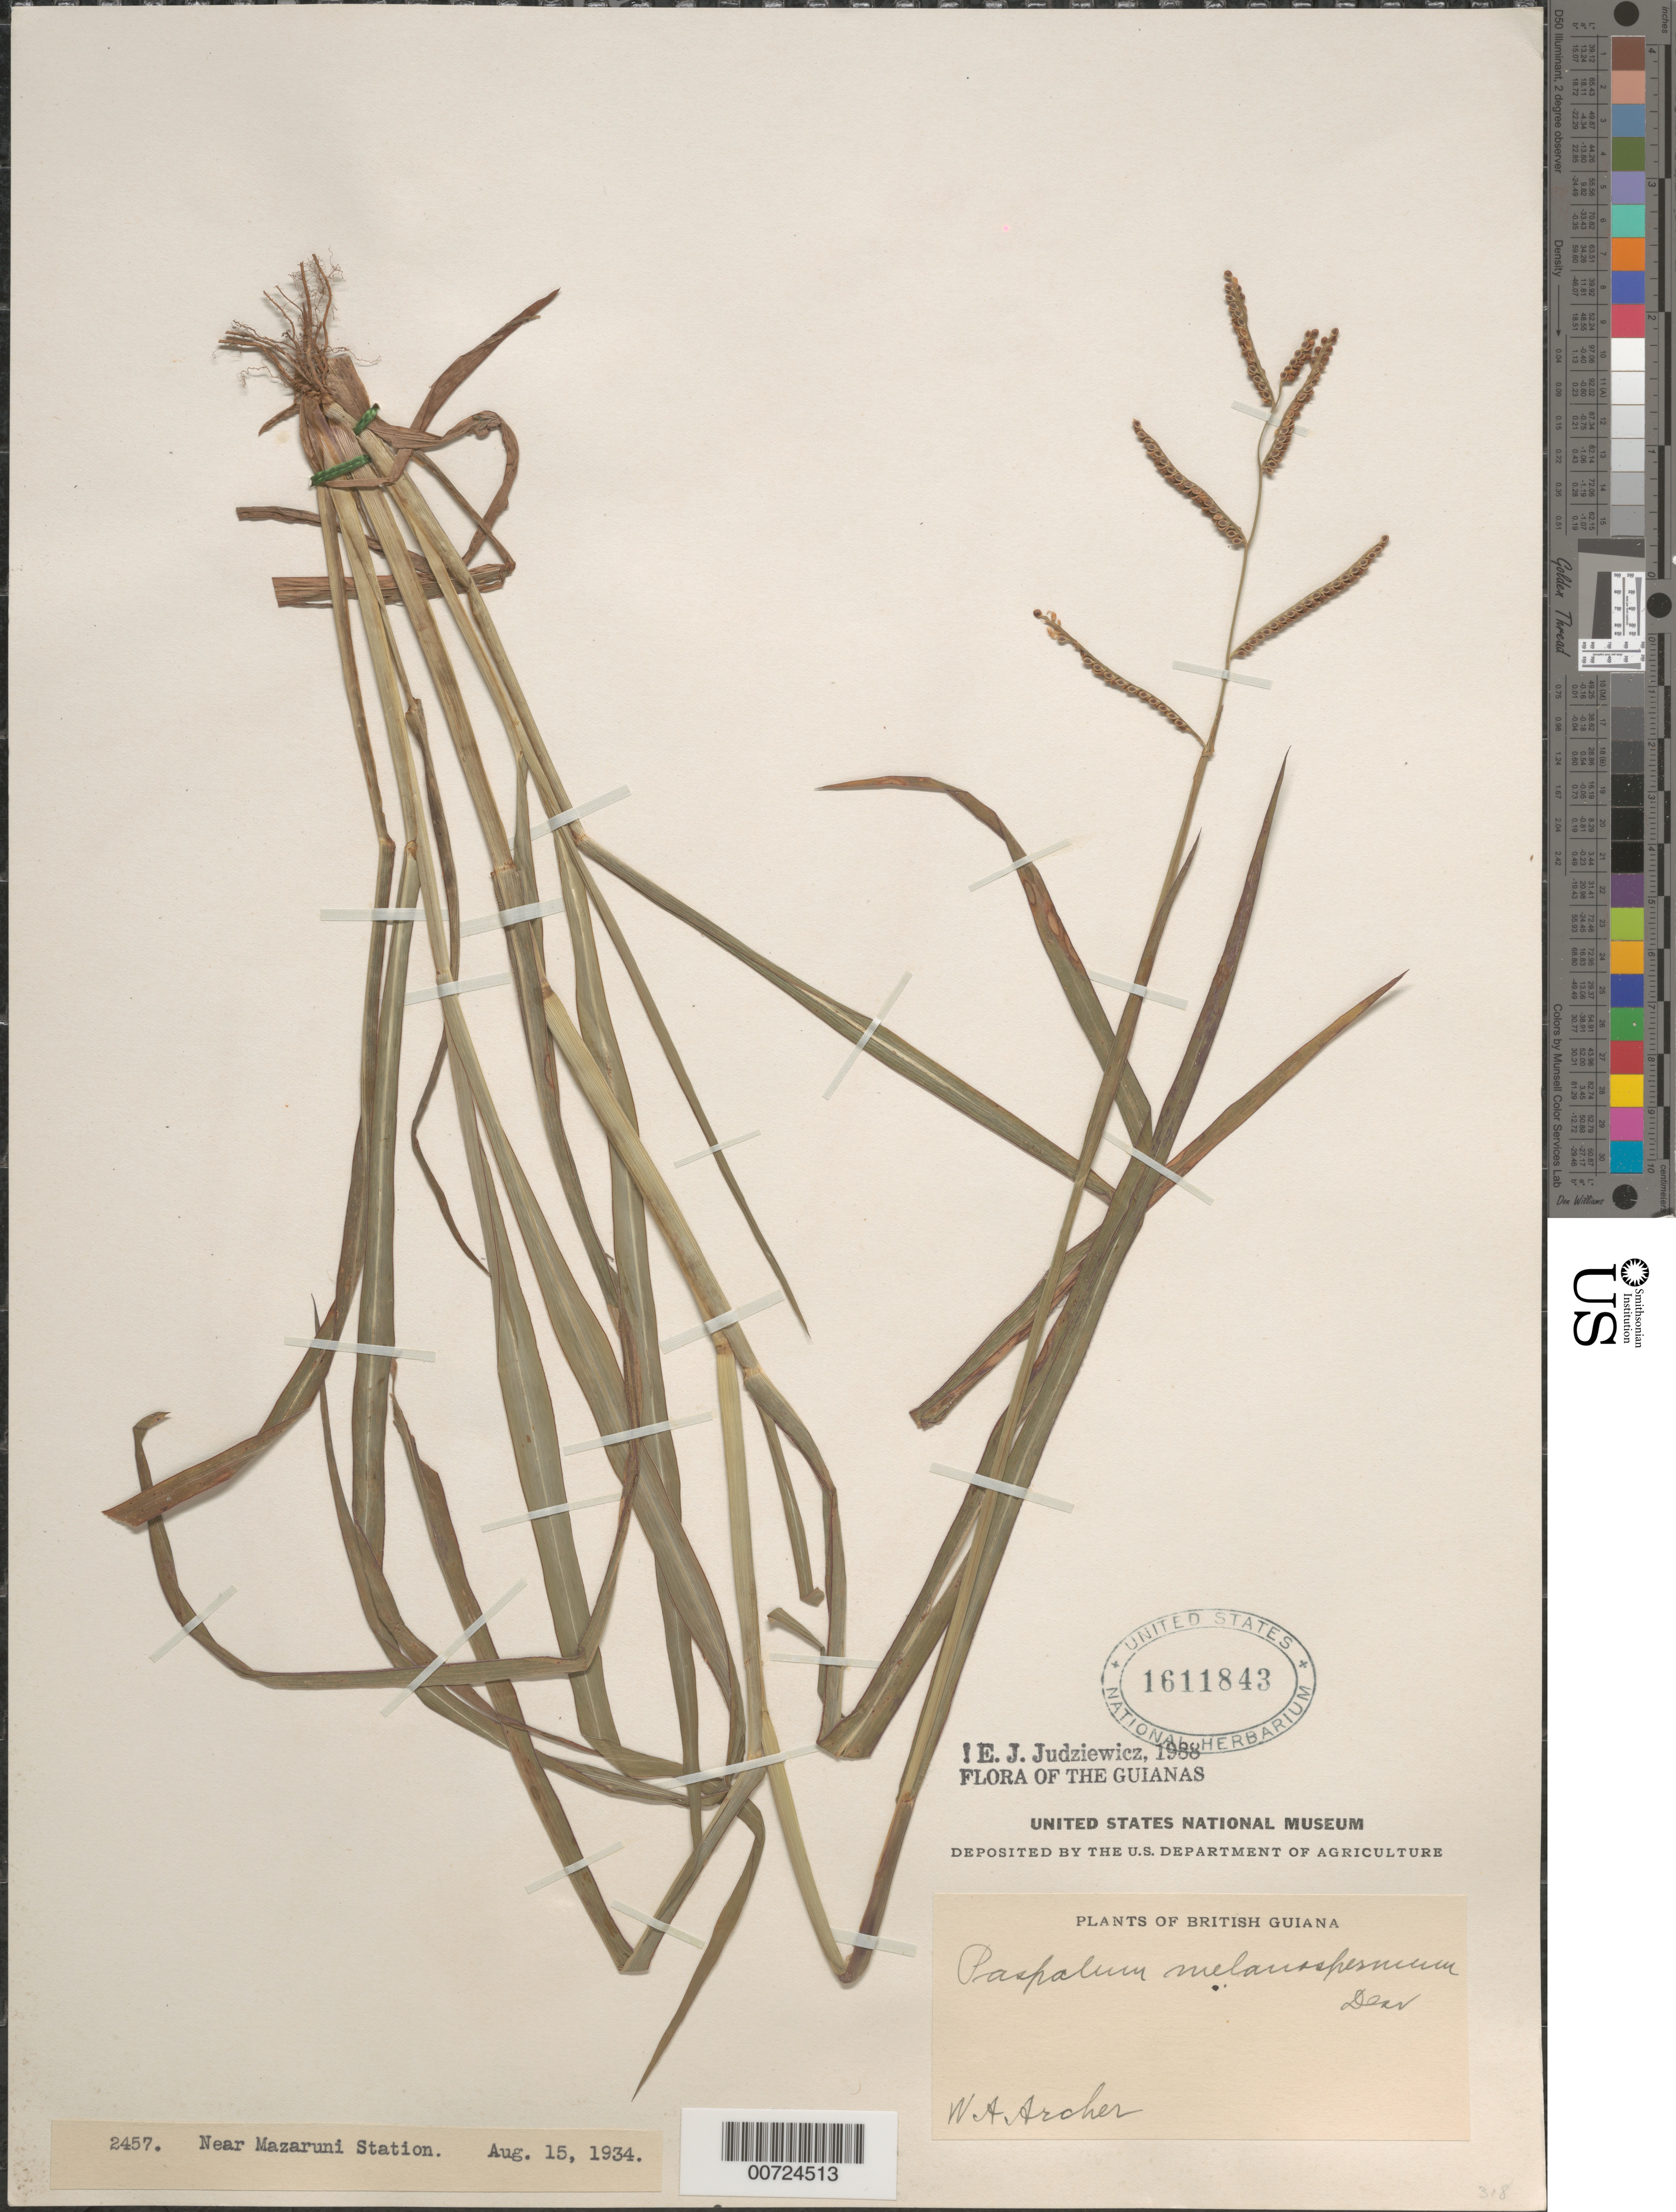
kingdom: Plantae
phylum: Tracheophyta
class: Liliopsida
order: Poales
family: Poaceae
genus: Paspalum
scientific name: Paspalum melanospermum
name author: Desv. ex Poir.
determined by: Judziewicz, E. J.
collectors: W. A. Archer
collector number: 2457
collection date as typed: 15-Aug-34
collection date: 1934-08-15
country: Guyana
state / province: Cuyuni-Mazaruni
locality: Mazaruni Forest Station, vic.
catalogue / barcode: US 1611843